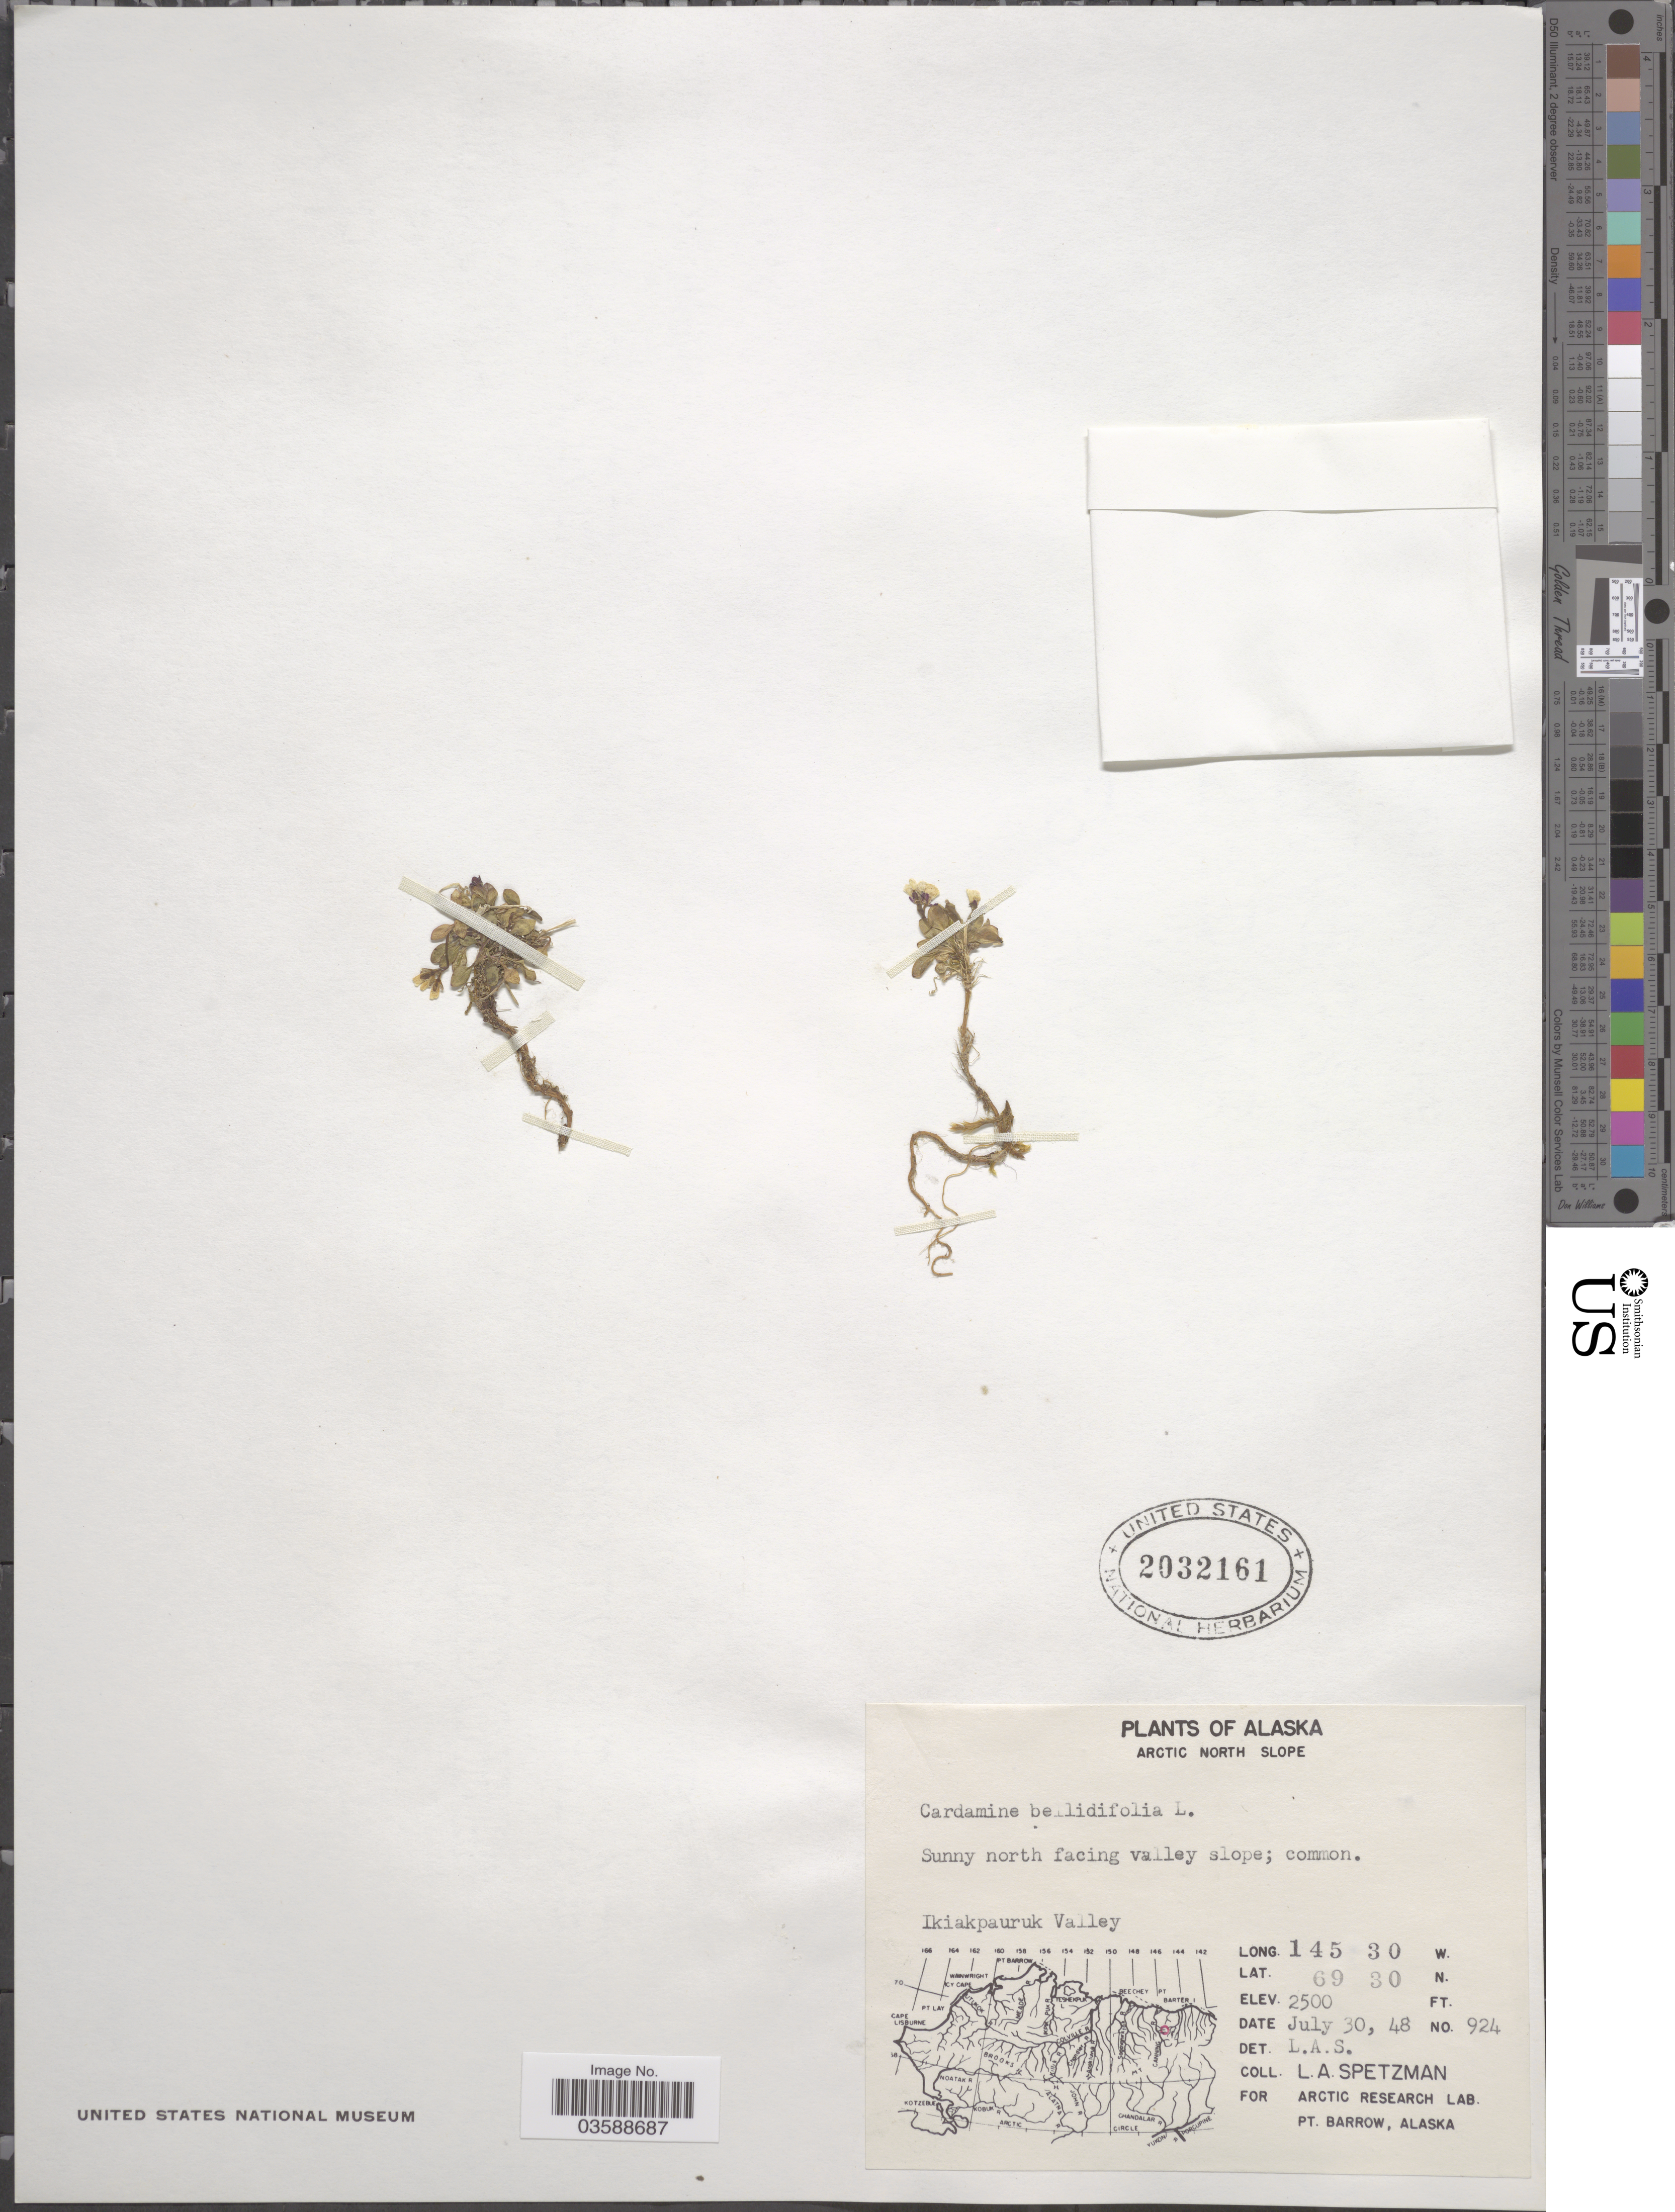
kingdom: Plantae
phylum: Tracheophyta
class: Magnoliopsida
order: Brassicales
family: Brassicaceae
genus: Cardamine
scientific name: Cardamine bellidifolia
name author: L.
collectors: L. Spetzman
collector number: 924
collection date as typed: Transcribed d/m/y: 30/7/48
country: United States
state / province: Alaska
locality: Arctic North Slope. Sunny north facing valley slope. Ikiakpauruk Valley.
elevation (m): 762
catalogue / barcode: US 2032161